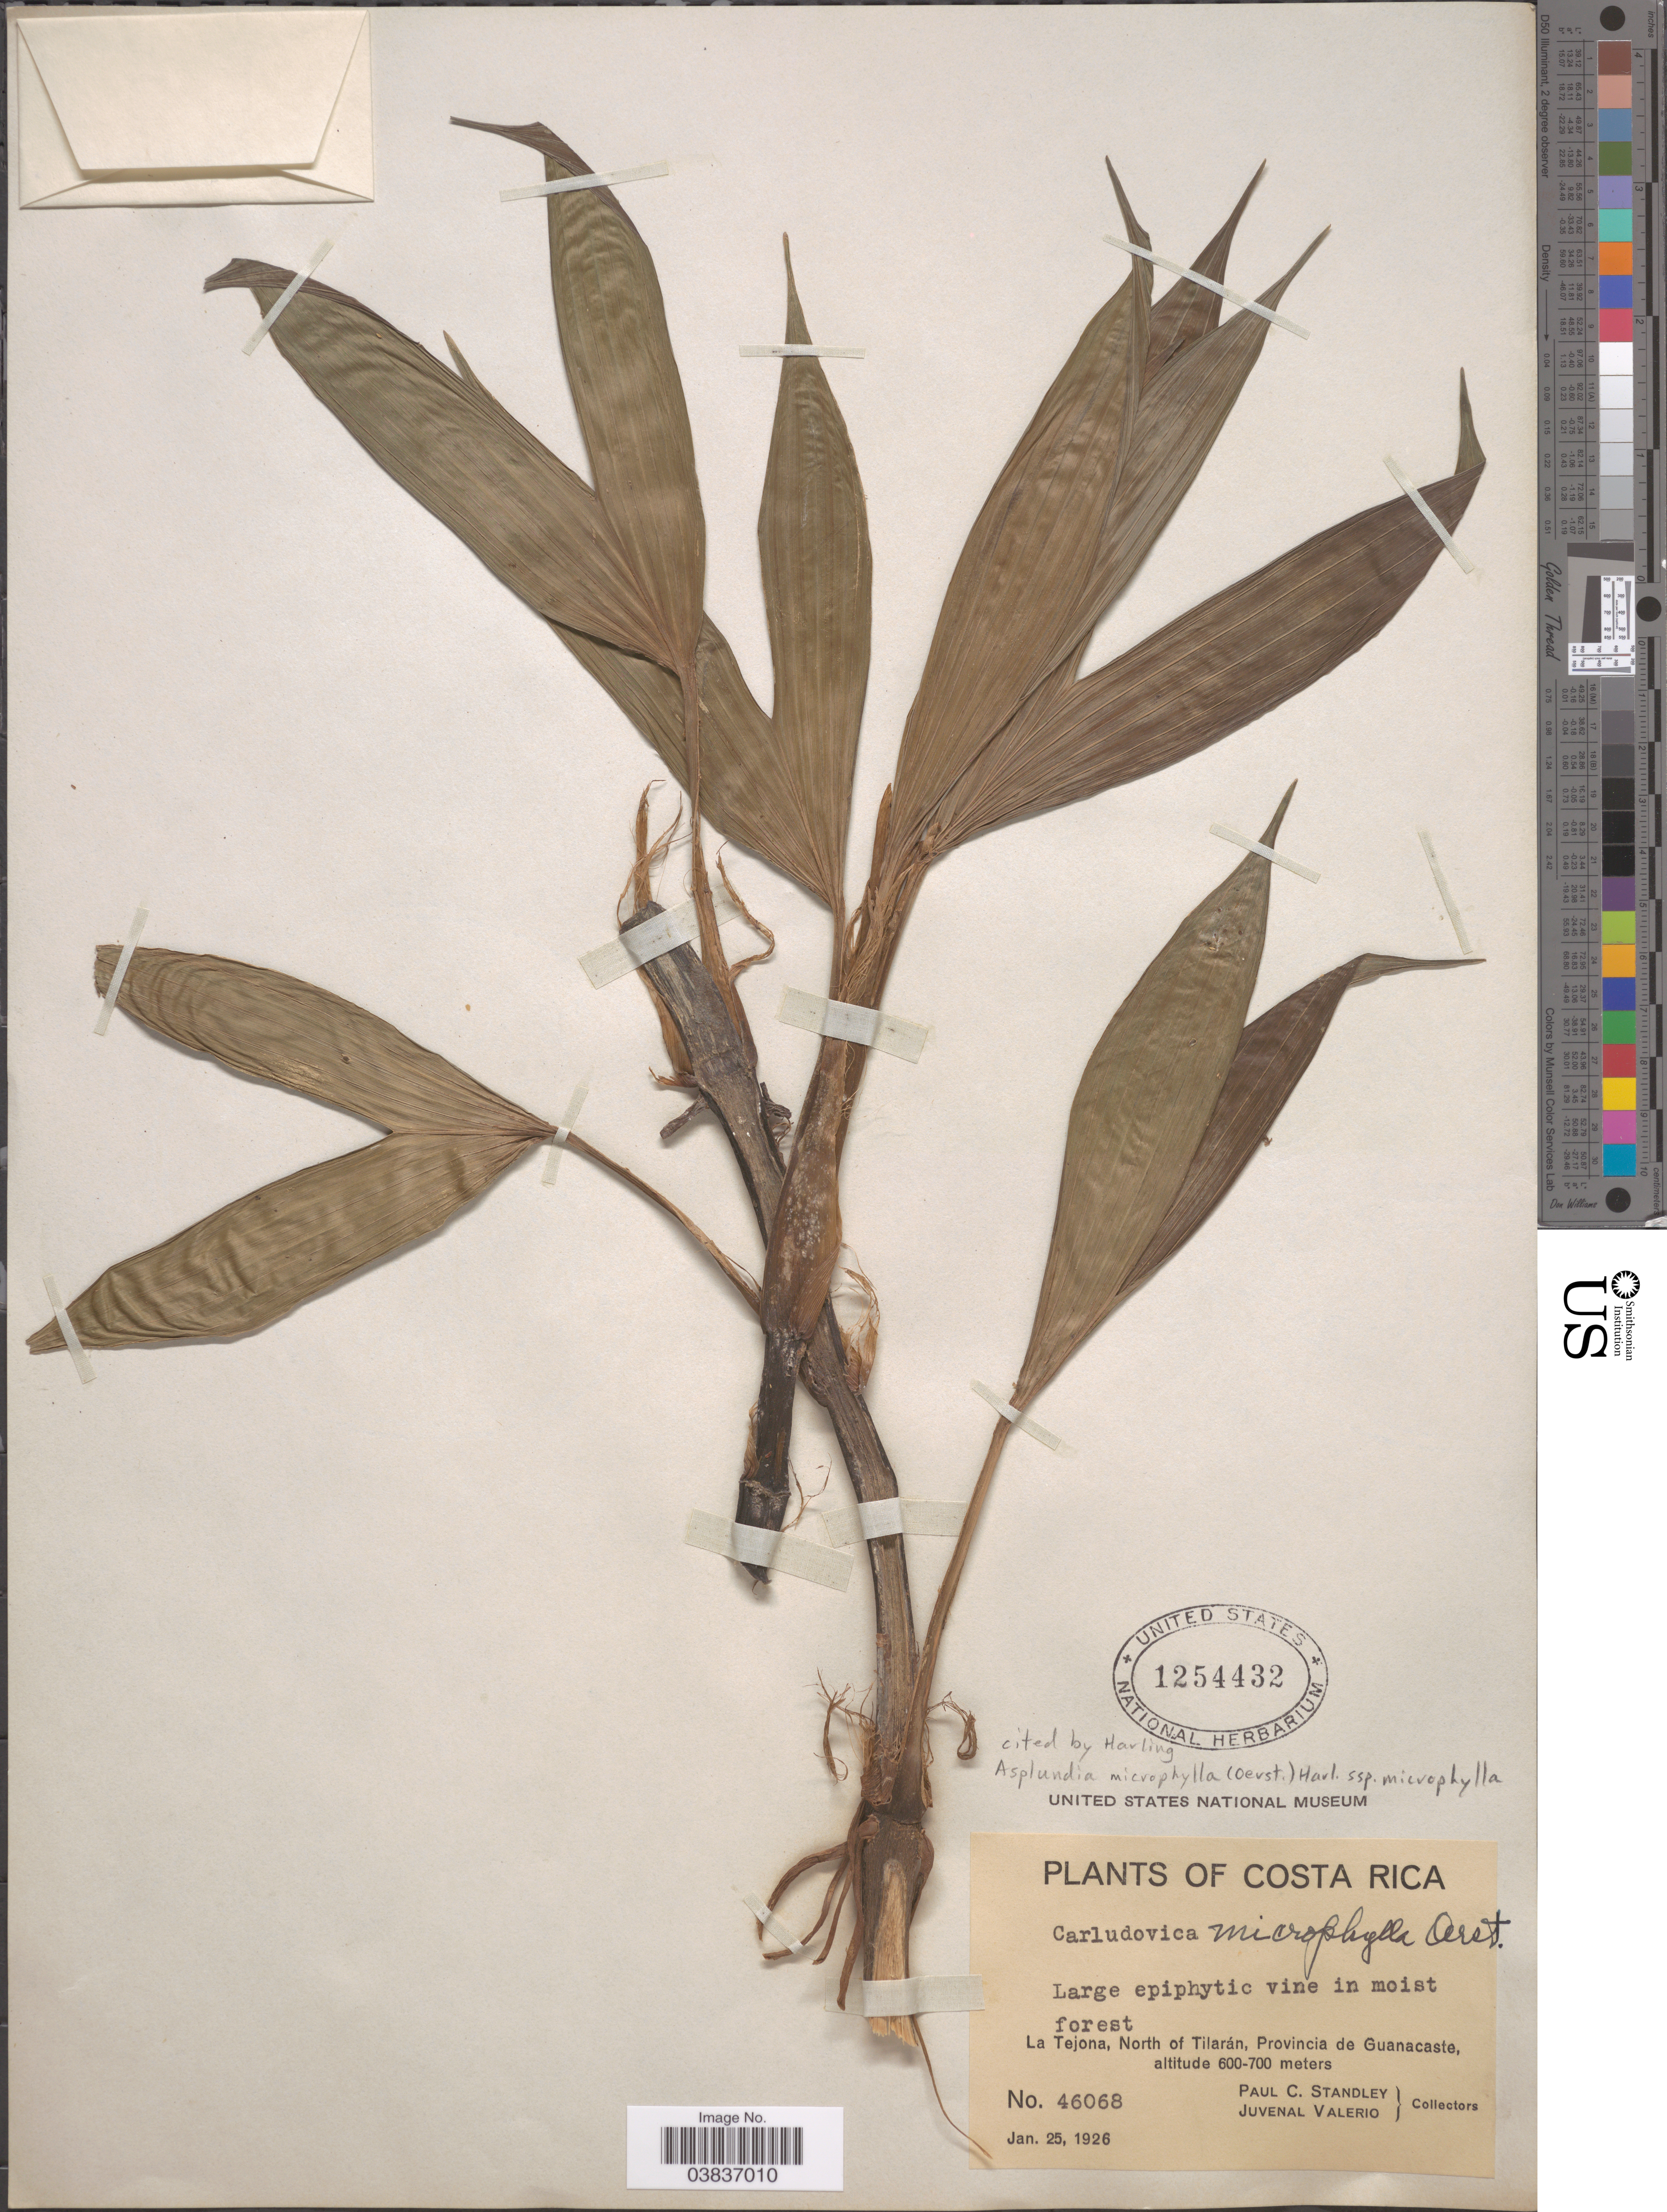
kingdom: Plantae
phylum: Tracheophyta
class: Liliopsida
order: Pandanales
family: Cyclanthaceae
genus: Asplundia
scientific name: Asplundia microphylla subsp. microphylla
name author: Harling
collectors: P. C. Standley & J. Valerio R.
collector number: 46068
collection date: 1926-01-25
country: Costa Rica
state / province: Guanacaste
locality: La Tejona, North of Tilarán.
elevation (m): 600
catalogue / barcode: US 1254432